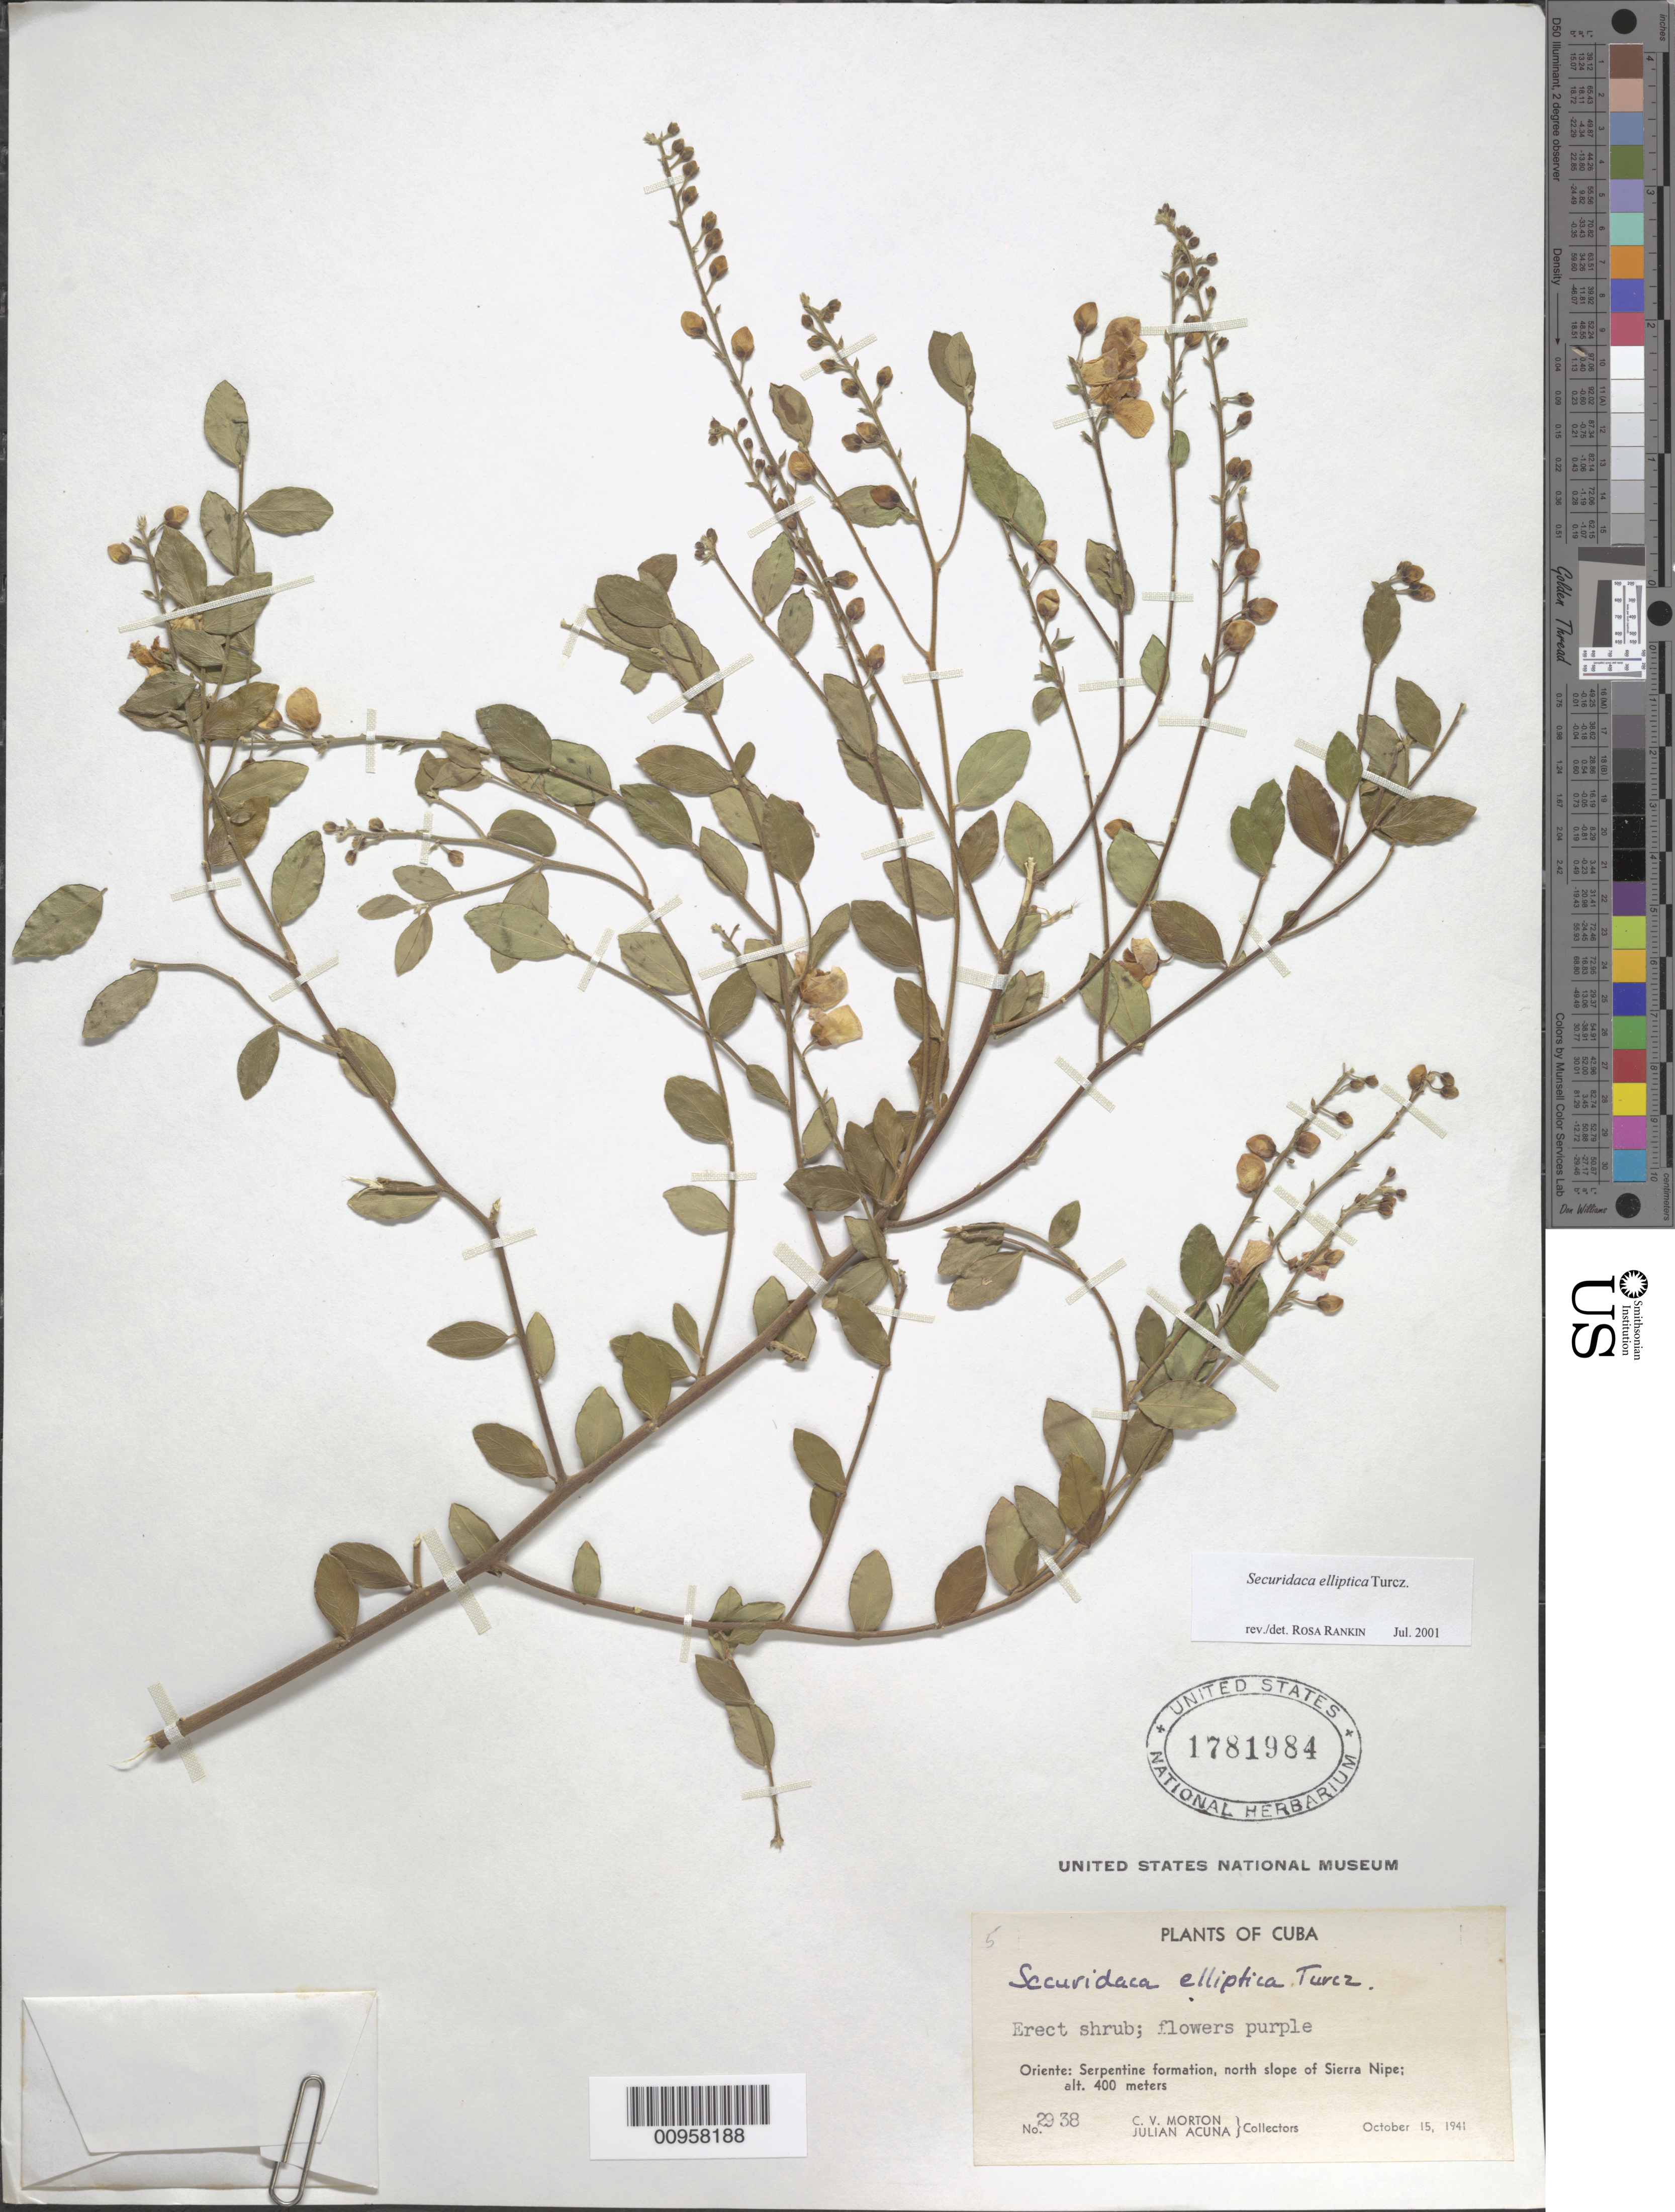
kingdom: Plantae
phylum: Tracheophyta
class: Magnoliopsida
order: Fabales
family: Polygalaceae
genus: Securidaca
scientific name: Securidaca elliptica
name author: Turcz.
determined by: Rankin Rodriguez, Rosa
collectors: C. V. Morton & J. Acuña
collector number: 2938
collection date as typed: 15 Oct 1941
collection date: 1941-10-15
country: Cuba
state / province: Holguín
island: Cuba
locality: North slope of Sierra Nipe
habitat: Serpentine formation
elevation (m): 400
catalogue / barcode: US 1781984